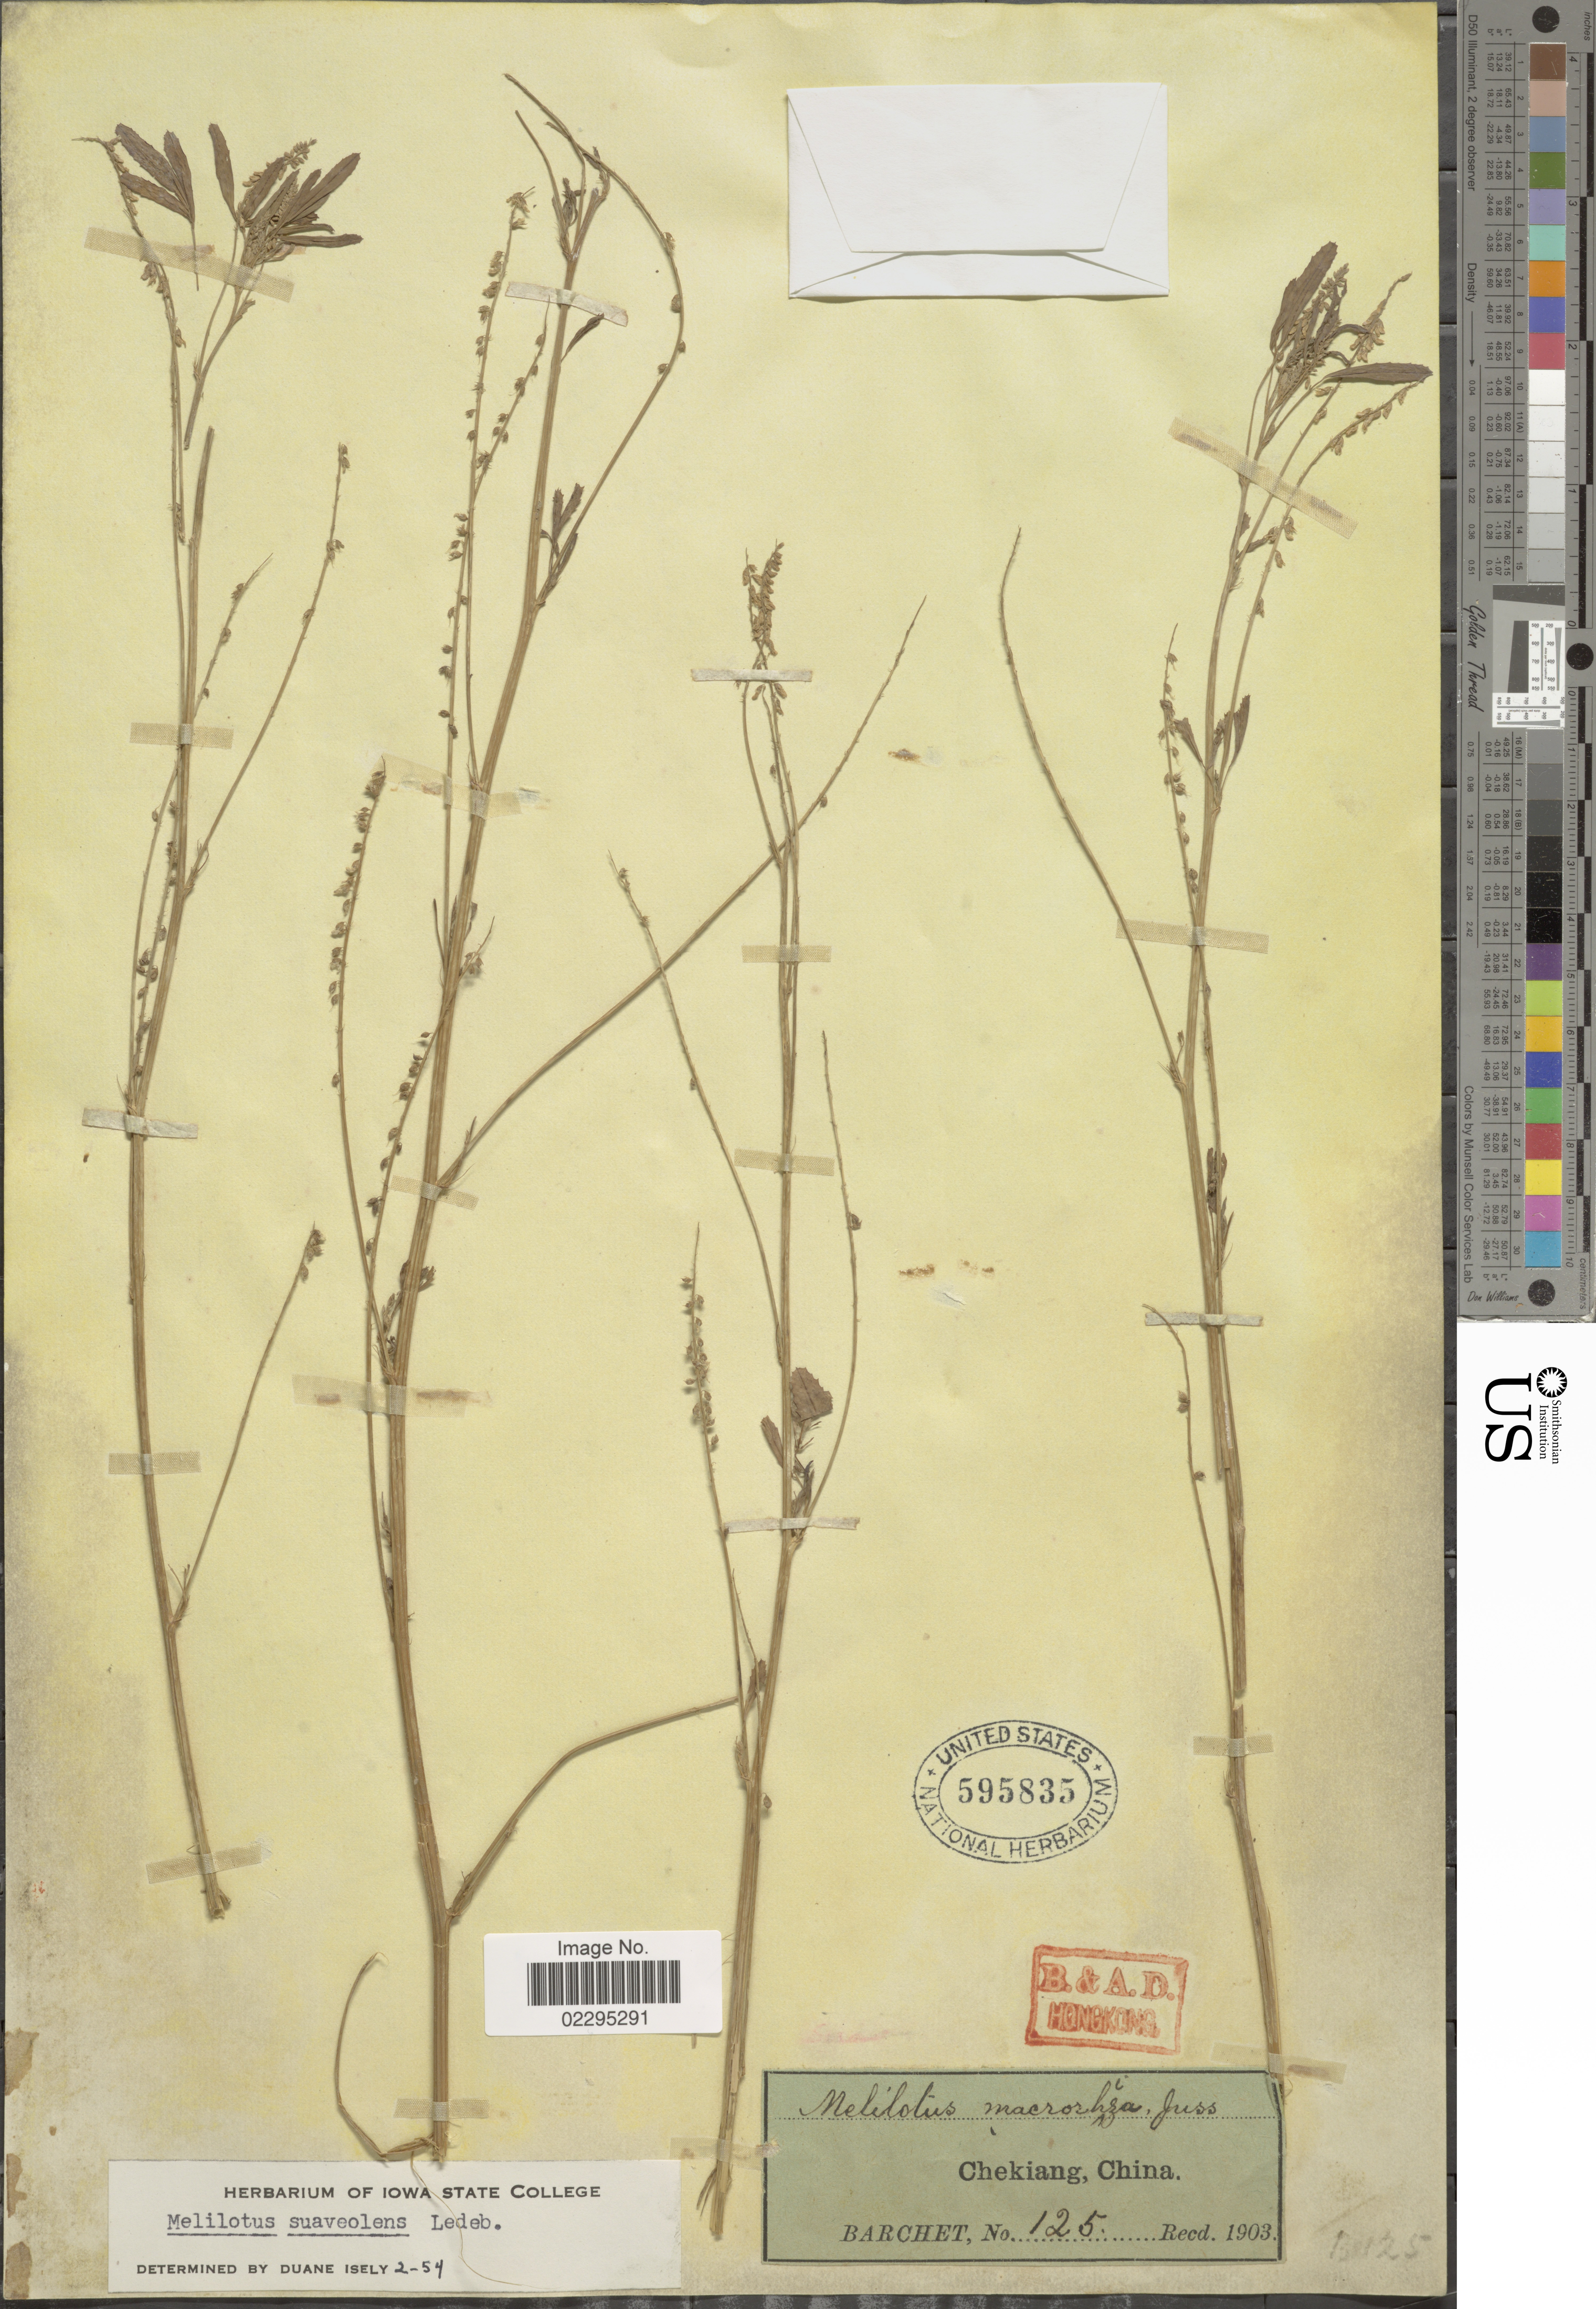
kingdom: Plantae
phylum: Tracheophyta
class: Magnoliopsida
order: Fabales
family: Fabaceae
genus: Melilotus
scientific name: Melilotus suaveolens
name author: Ledeb.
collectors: Barchet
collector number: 125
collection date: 1903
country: China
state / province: Zhejiang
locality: Chekiang.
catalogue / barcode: US 595835